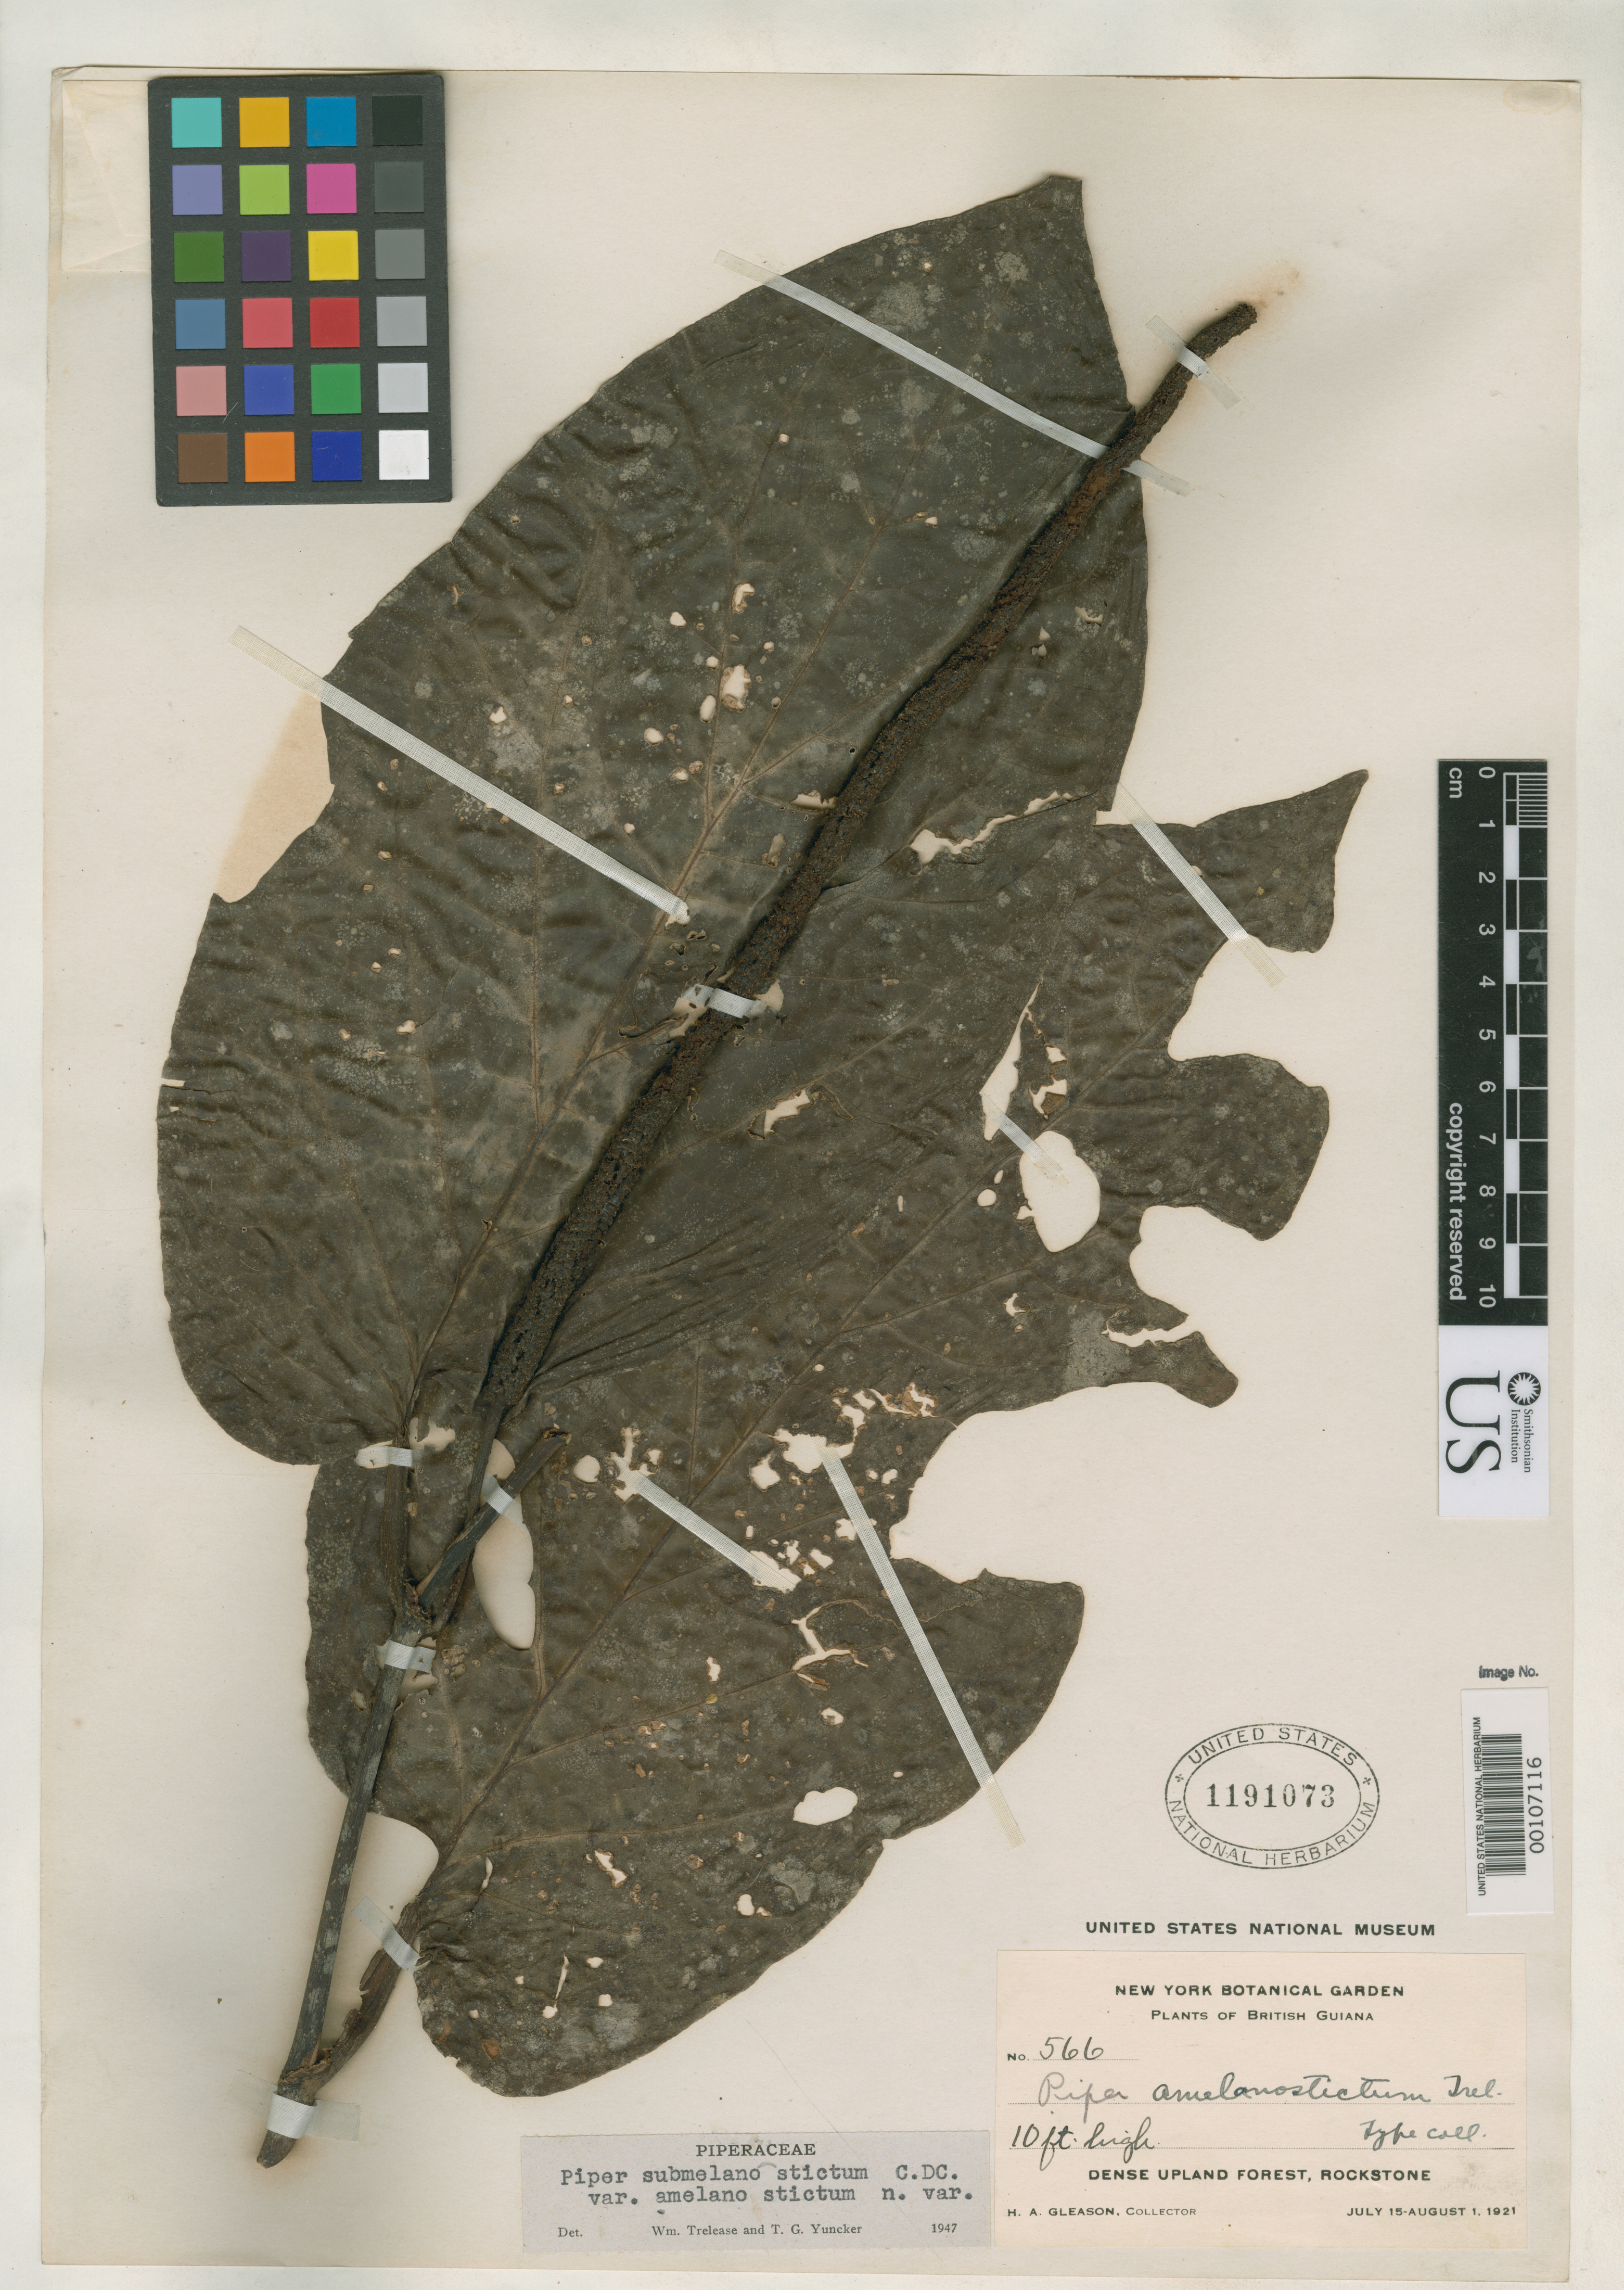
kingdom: Plantae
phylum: Tracheophyta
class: Magnoliopsida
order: Piperales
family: Piperaceae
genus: Piper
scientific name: Piper submelanostictum var. amelanostictum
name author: Yunck.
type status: Isotype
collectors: H. A. Gleason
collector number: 566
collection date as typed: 15 Jul 1921 to 01 Aug 1921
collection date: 1921-07-15/1921-08-01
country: Guyana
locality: Rockstone.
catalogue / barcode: US 1191073